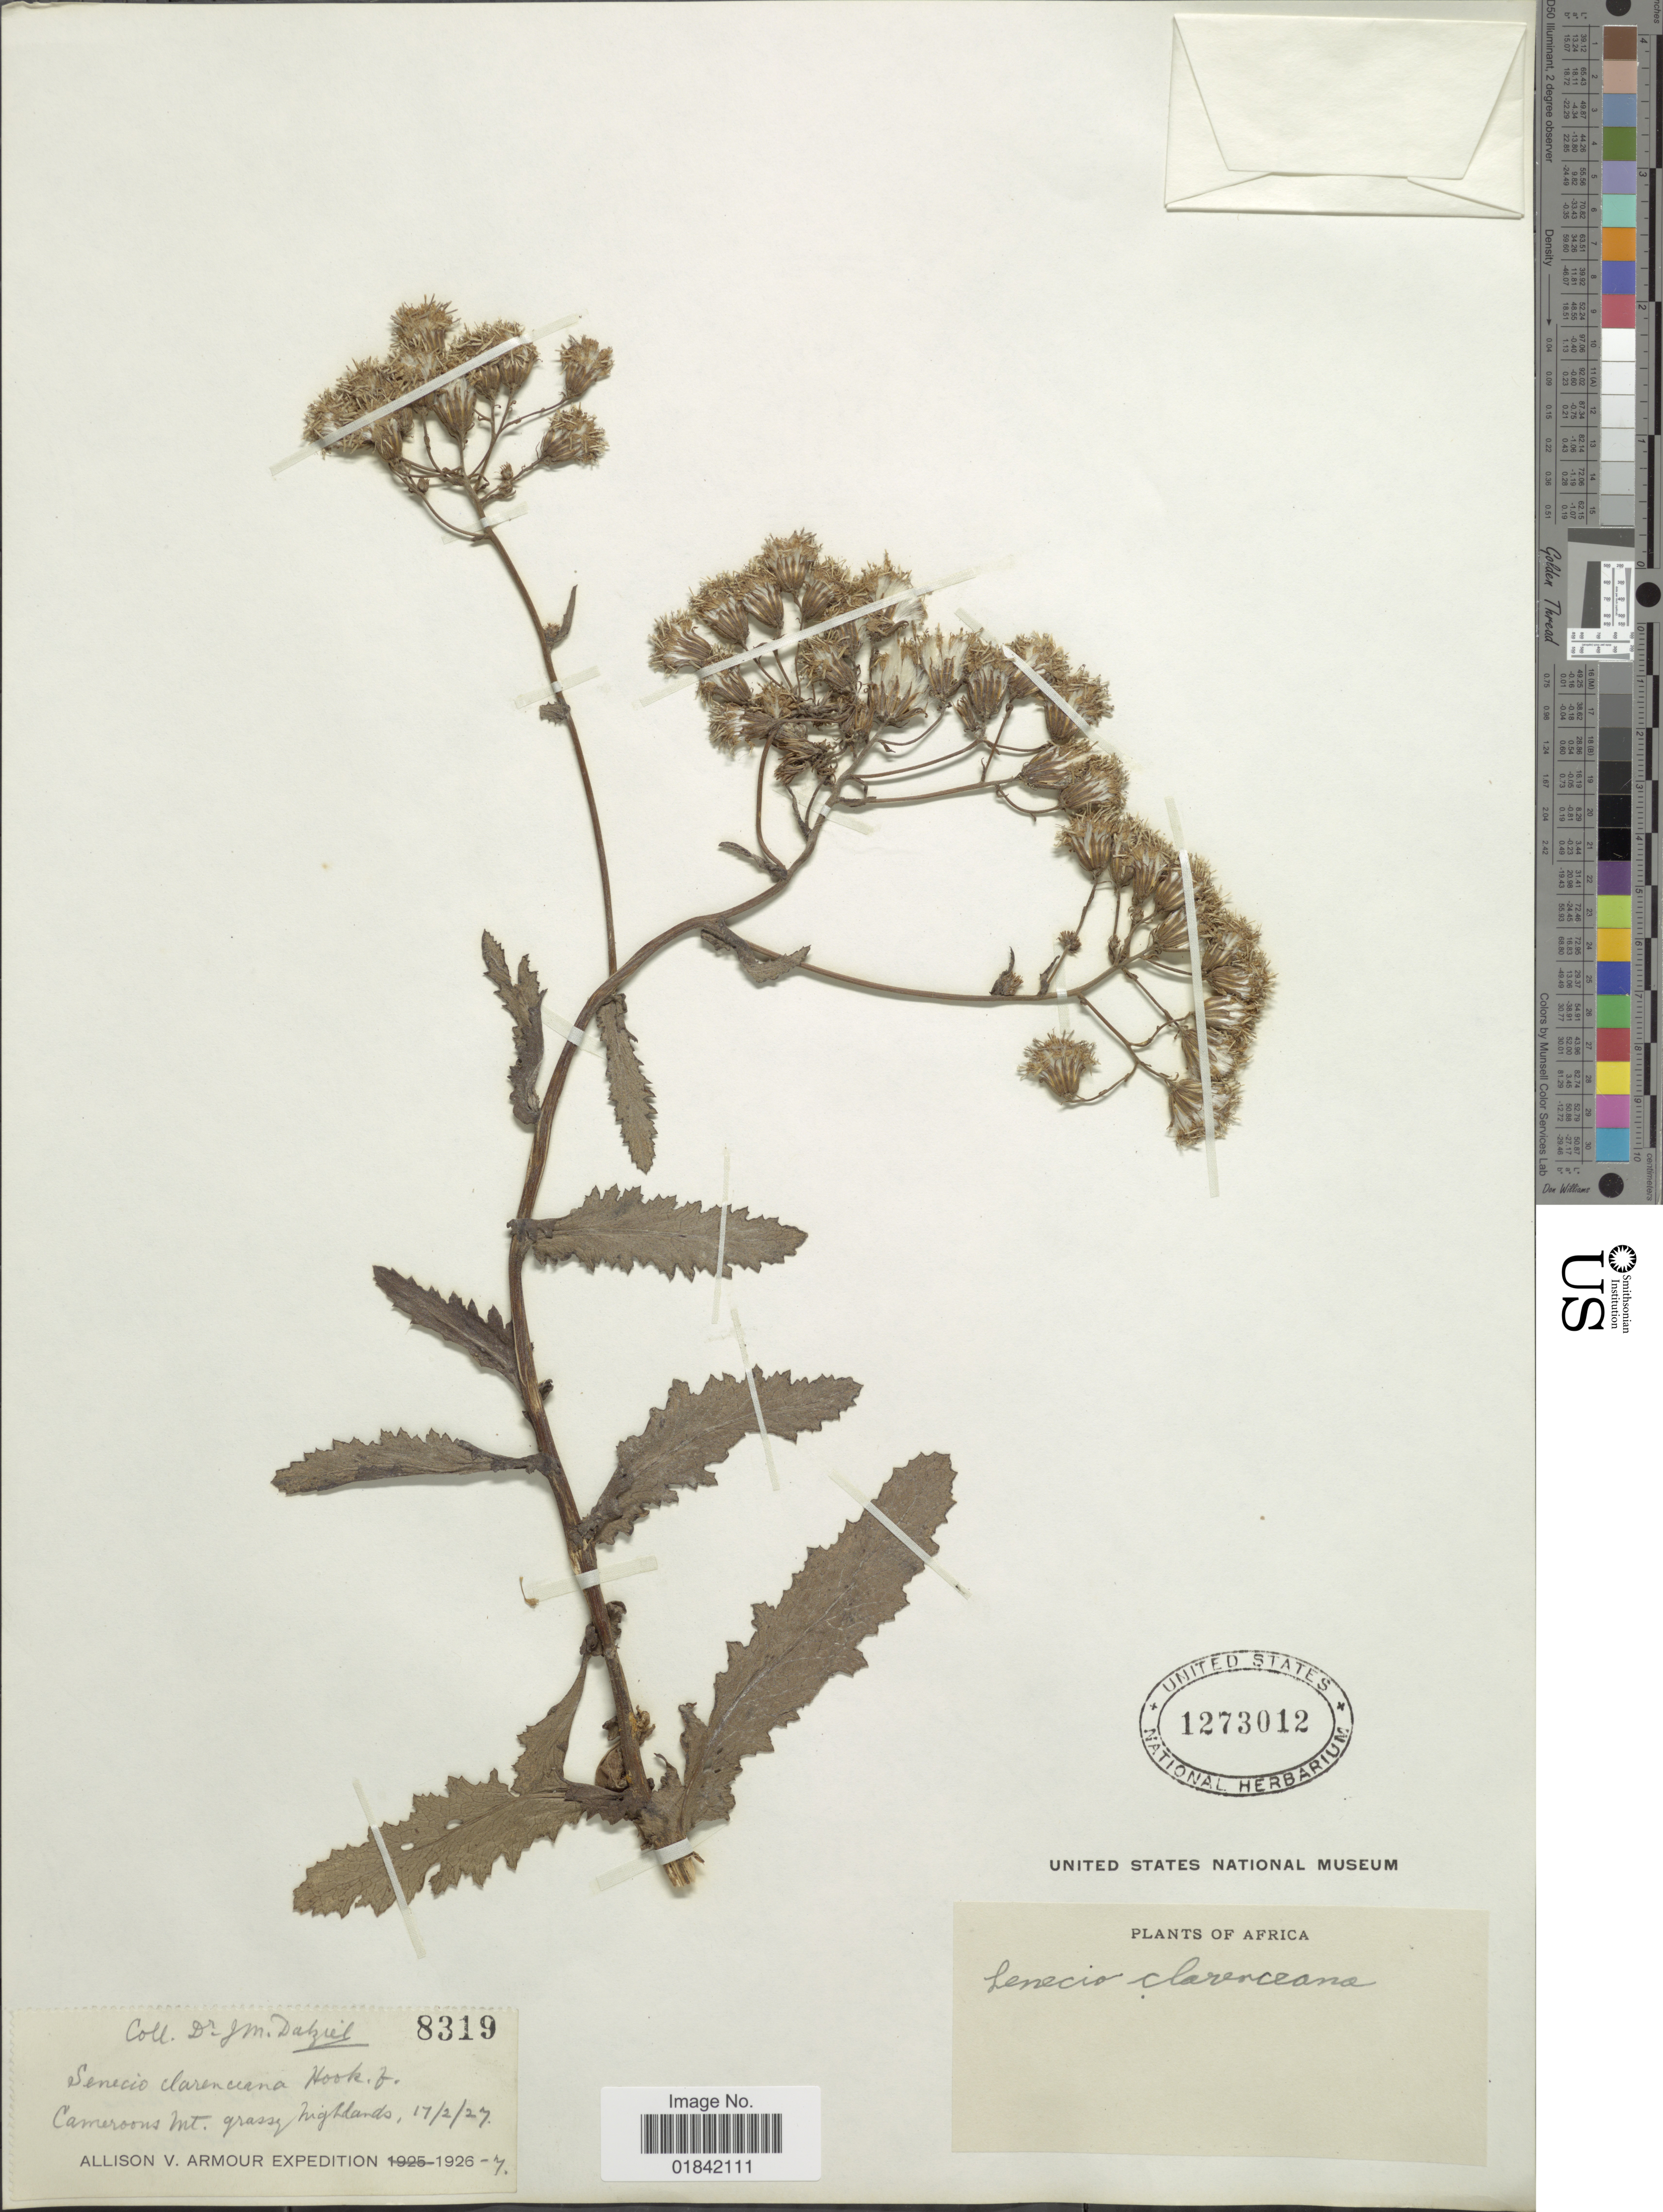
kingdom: Plantae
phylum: Tracheophyta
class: Magnoliopsida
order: Asterales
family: Asteraceae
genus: Senecio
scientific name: Senecio clarenceanus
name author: Hook. f.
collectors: Allison V. Armour Expedition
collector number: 8319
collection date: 1926-07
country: Cameroon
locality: Cameroons Mt. Grassy Highlands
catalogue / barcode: US 1273012